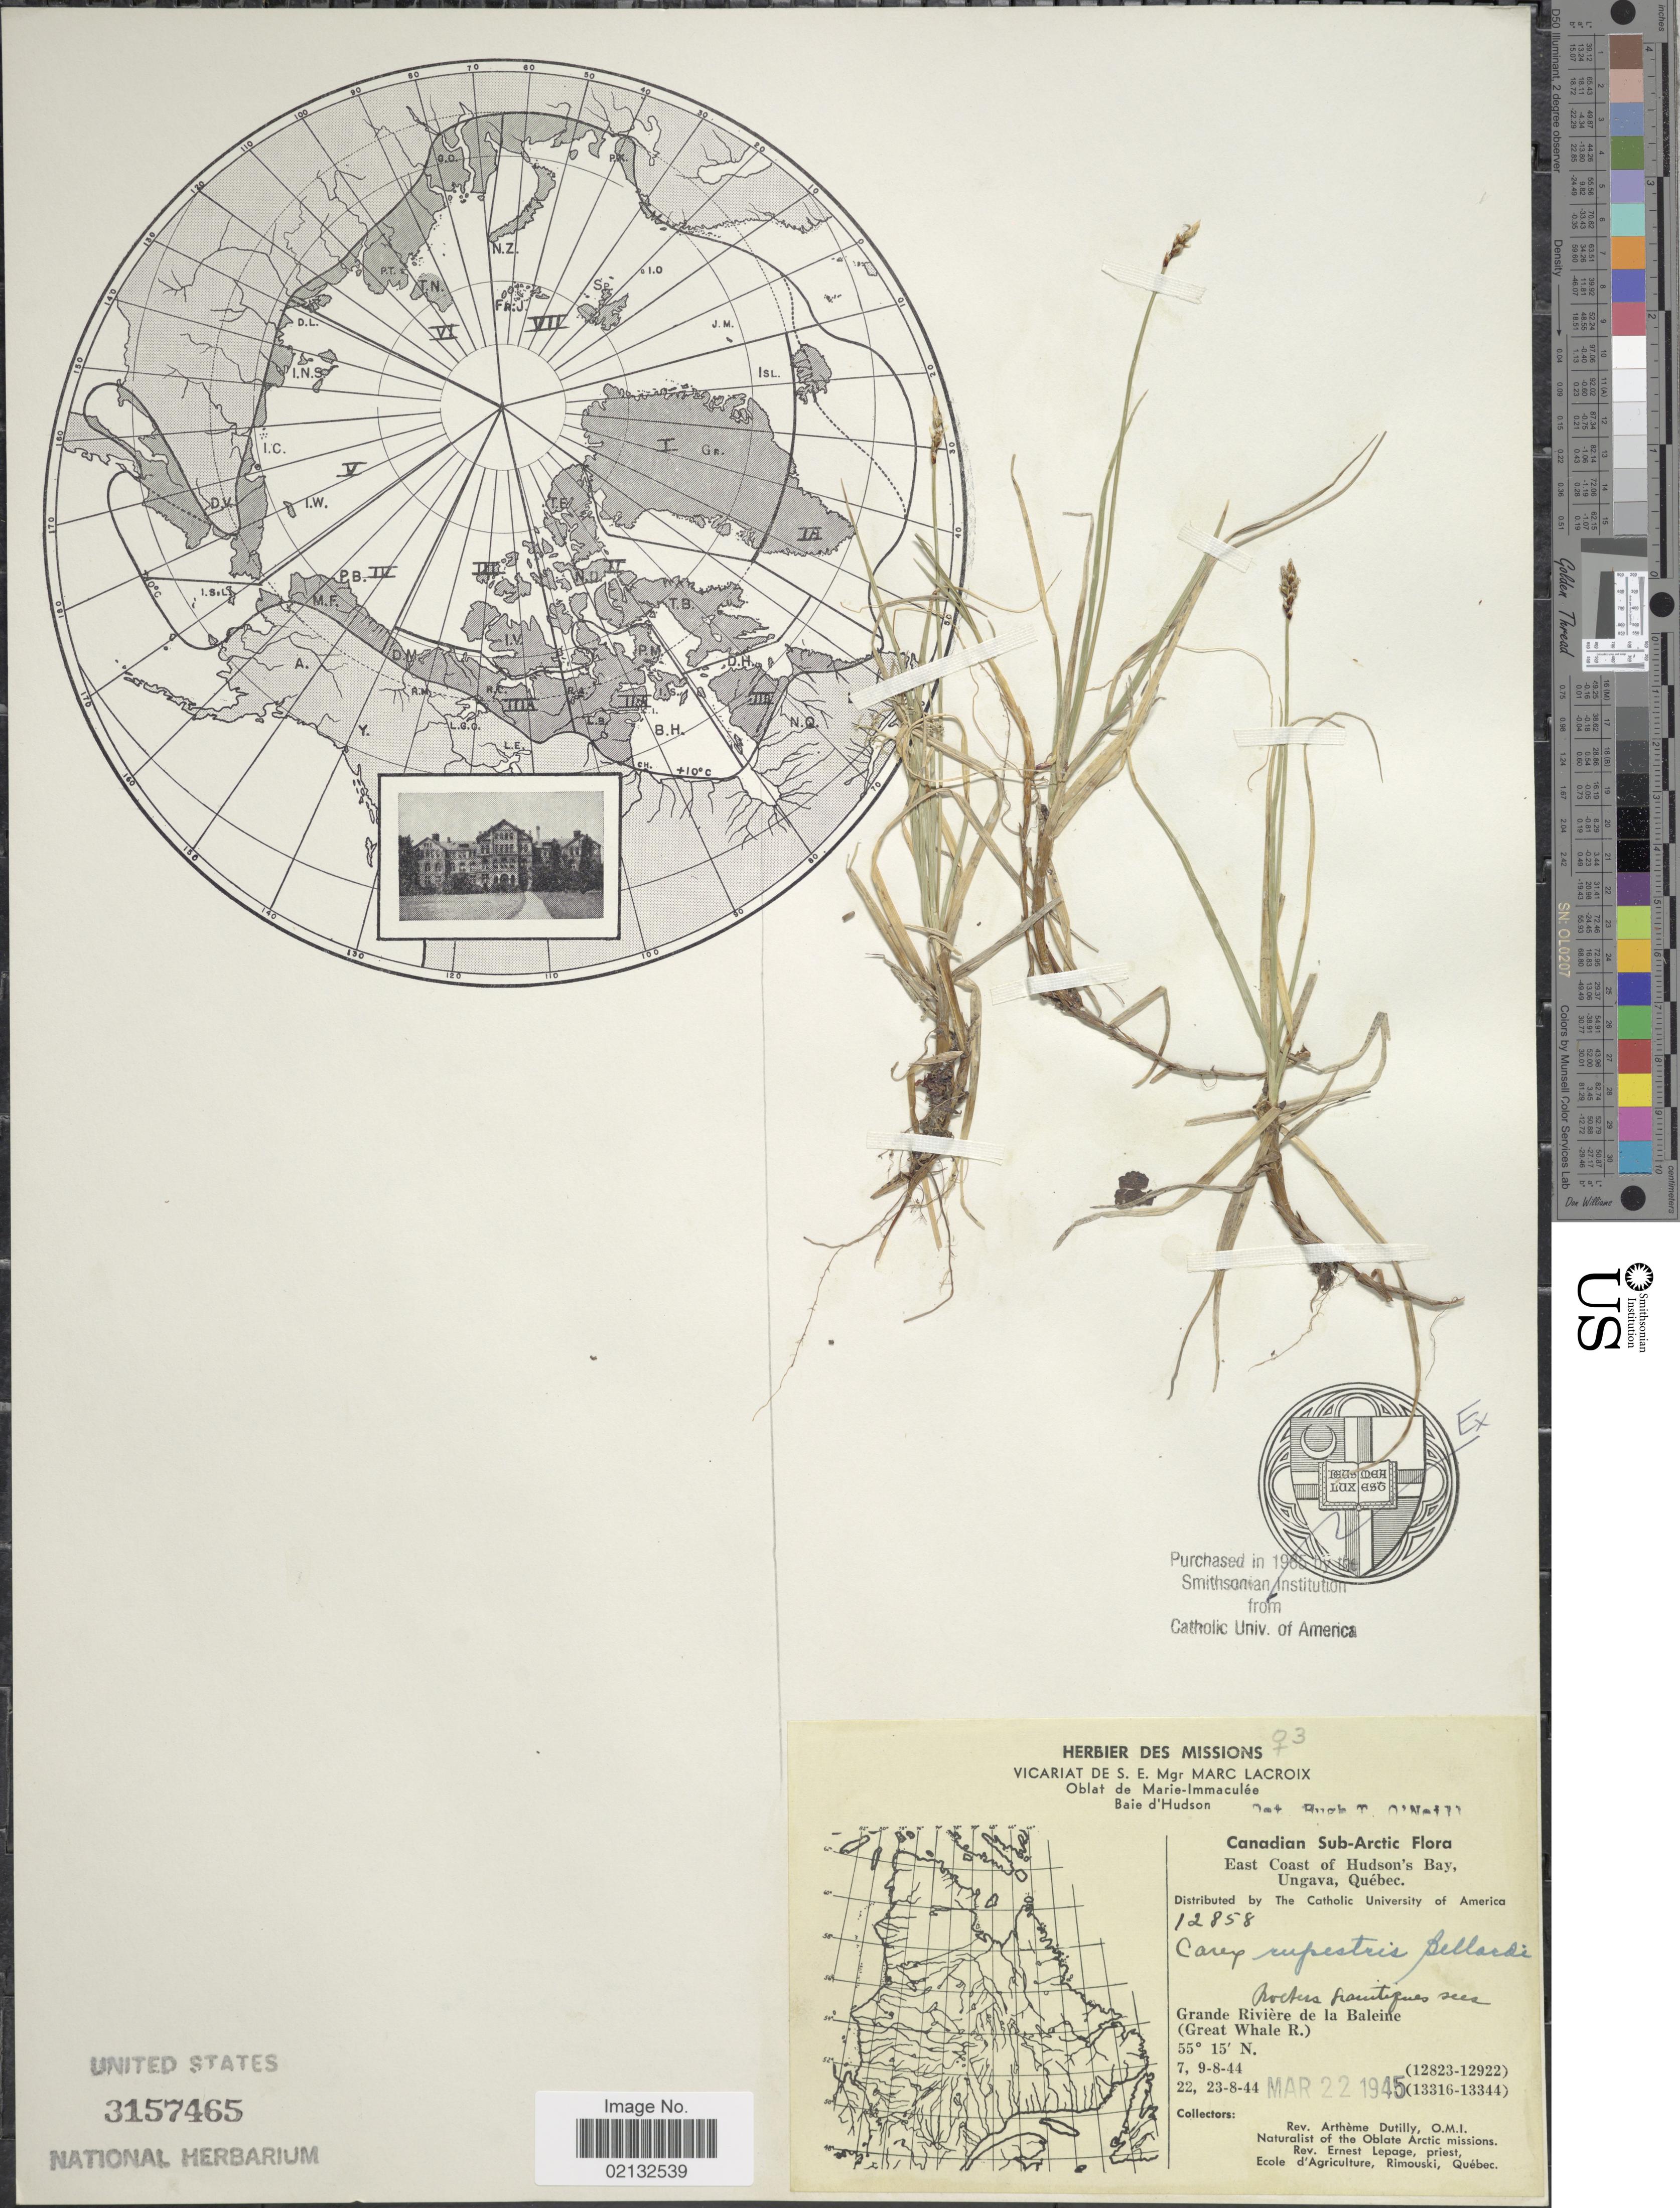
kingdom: Plantae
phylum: Tracheophyta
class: Liliopsida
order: Poales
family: Cyperaceae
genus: Carex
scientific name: Carex rupestris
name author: All.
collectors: A. Dutilly & E. Lepage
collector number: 12858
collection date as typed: Transcribed d/m/y: 7/8/44 to 23/8/44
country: Canada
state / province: Quebec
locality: East Coast of Hudson's Bay, Ungava, Quebec. Grande Riviere de la Baleine (Great Whale R.)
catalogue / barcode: US 3157465